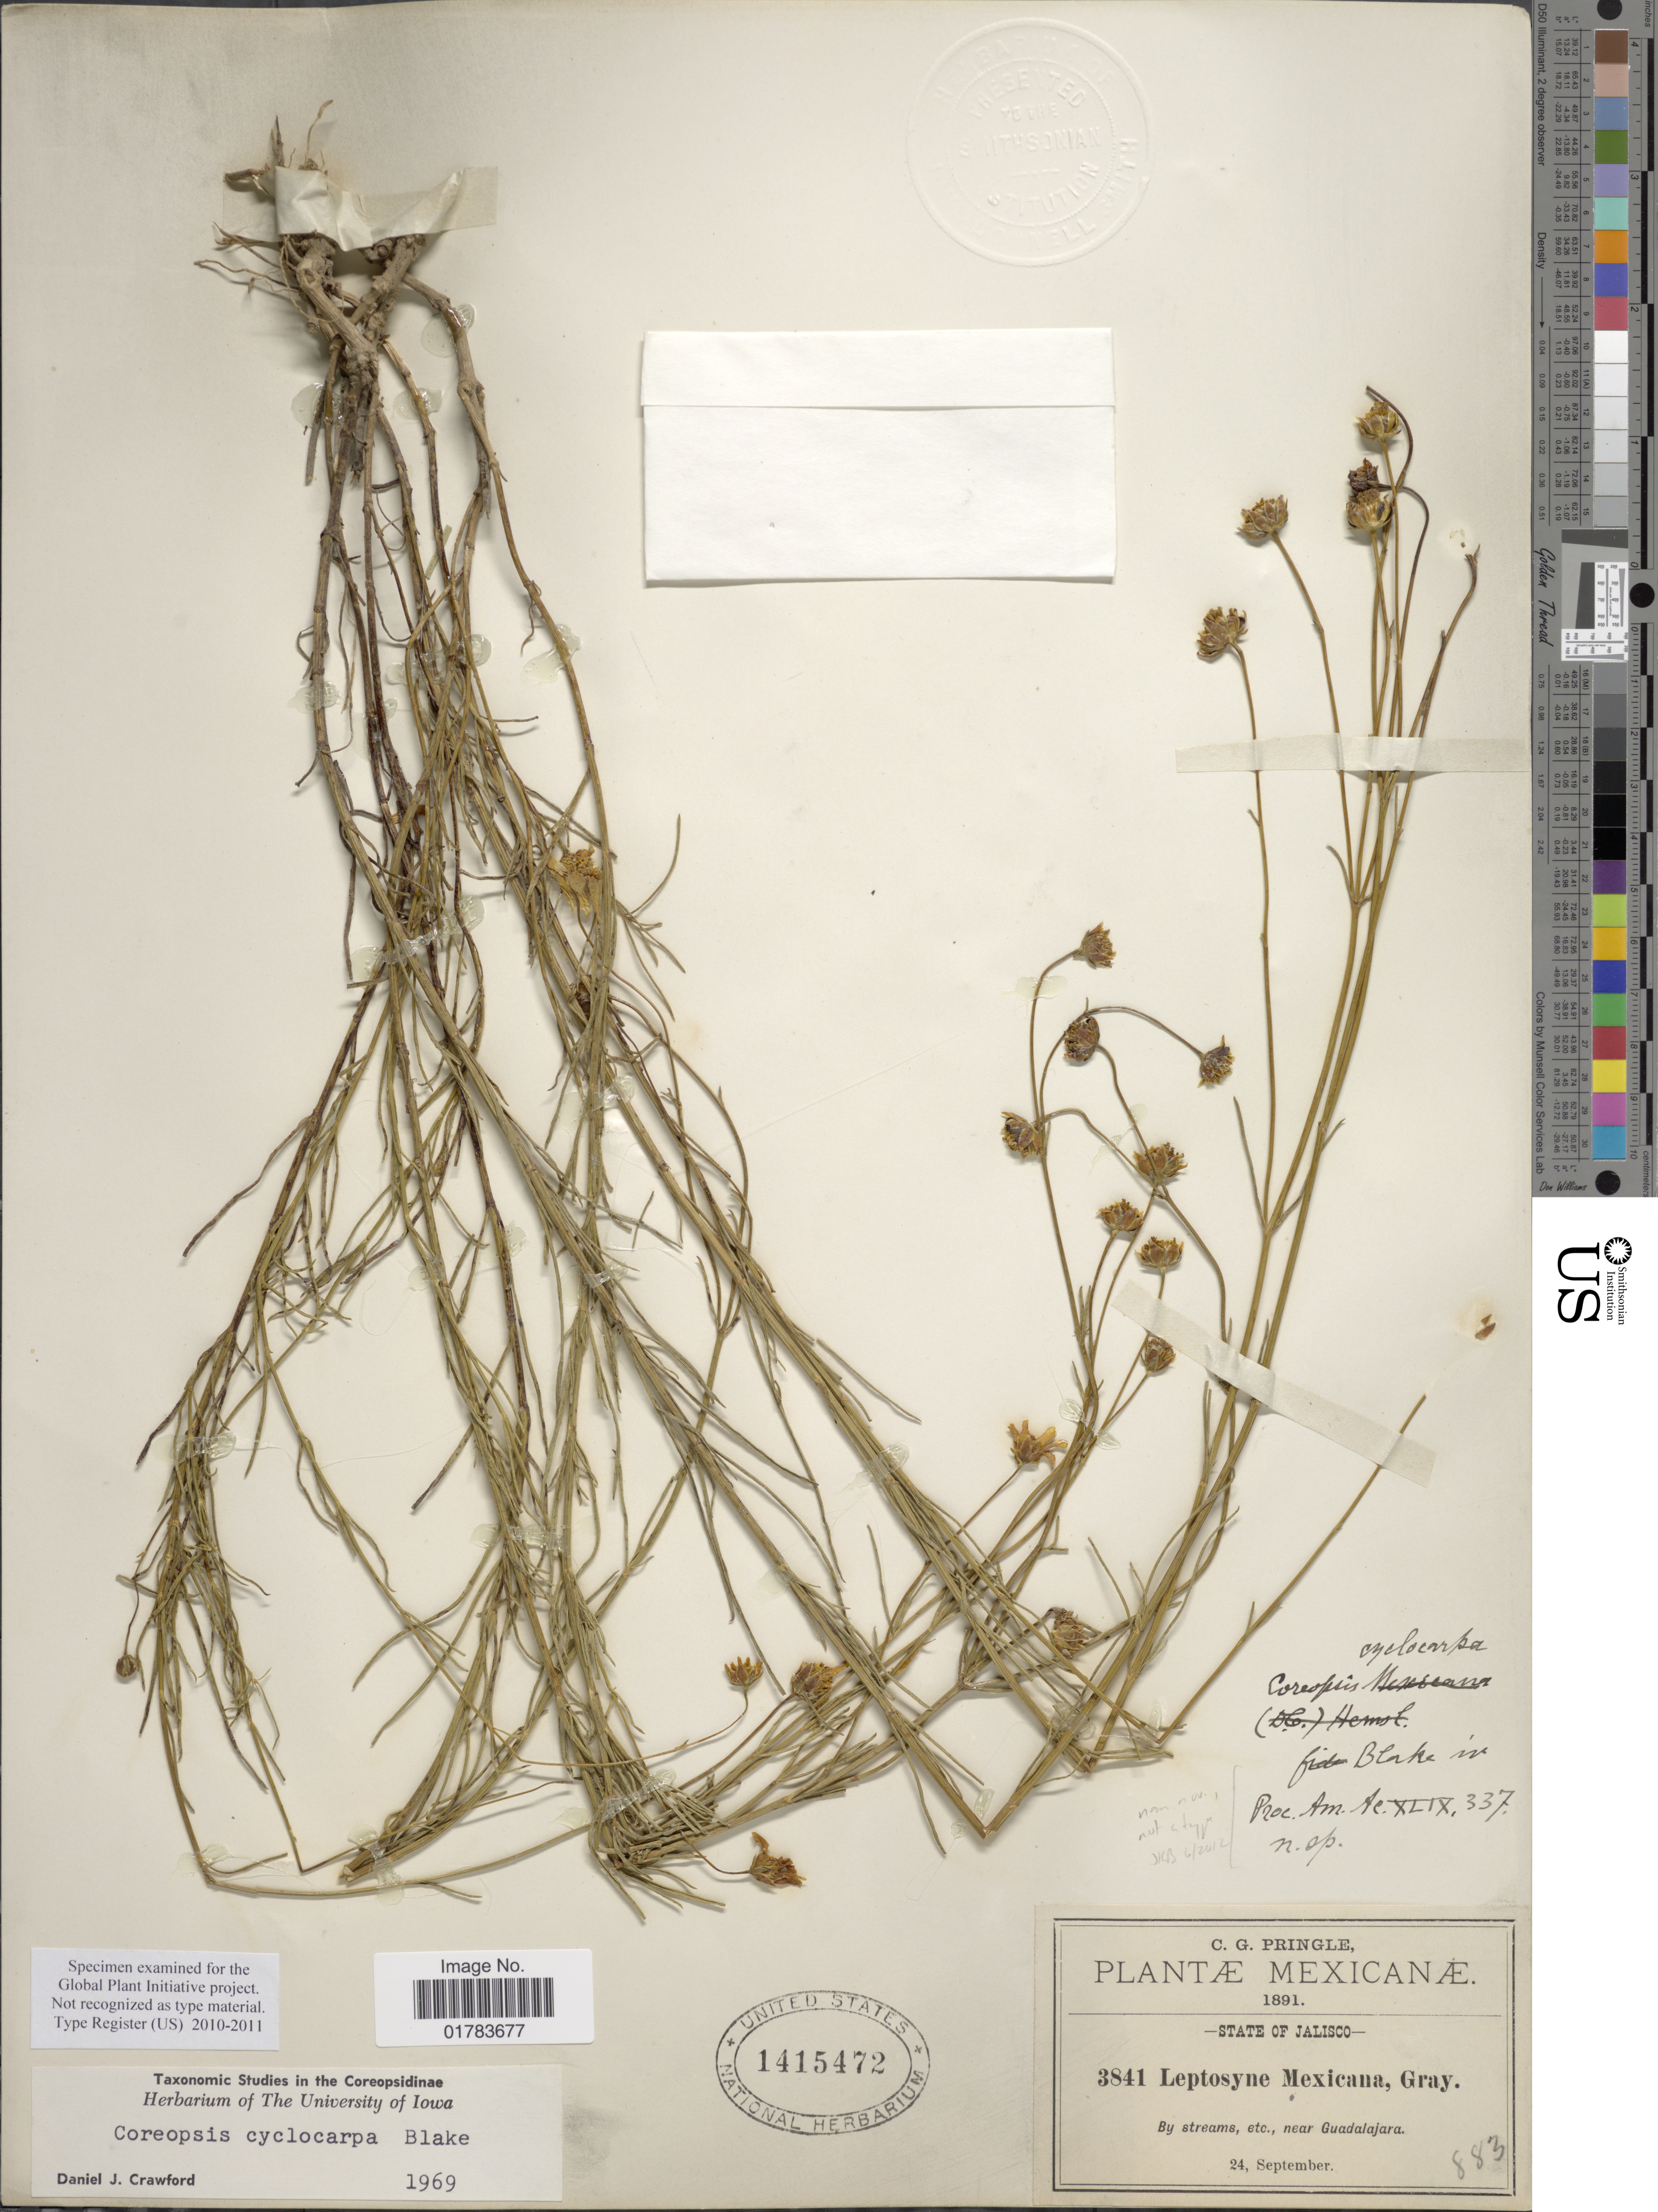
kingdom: Plantae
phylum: Tracheophyta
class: Magnoliopsida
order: Asterales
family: Asteraceae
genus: Coreopsis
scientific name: Coreopsis cyclocarpa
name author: S.F. Blake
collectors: C. G. Pringle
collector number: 3841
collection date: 1891-09-24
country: Mexico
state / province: Jalisco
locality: Near Guadalajara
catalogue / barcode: US 1415472